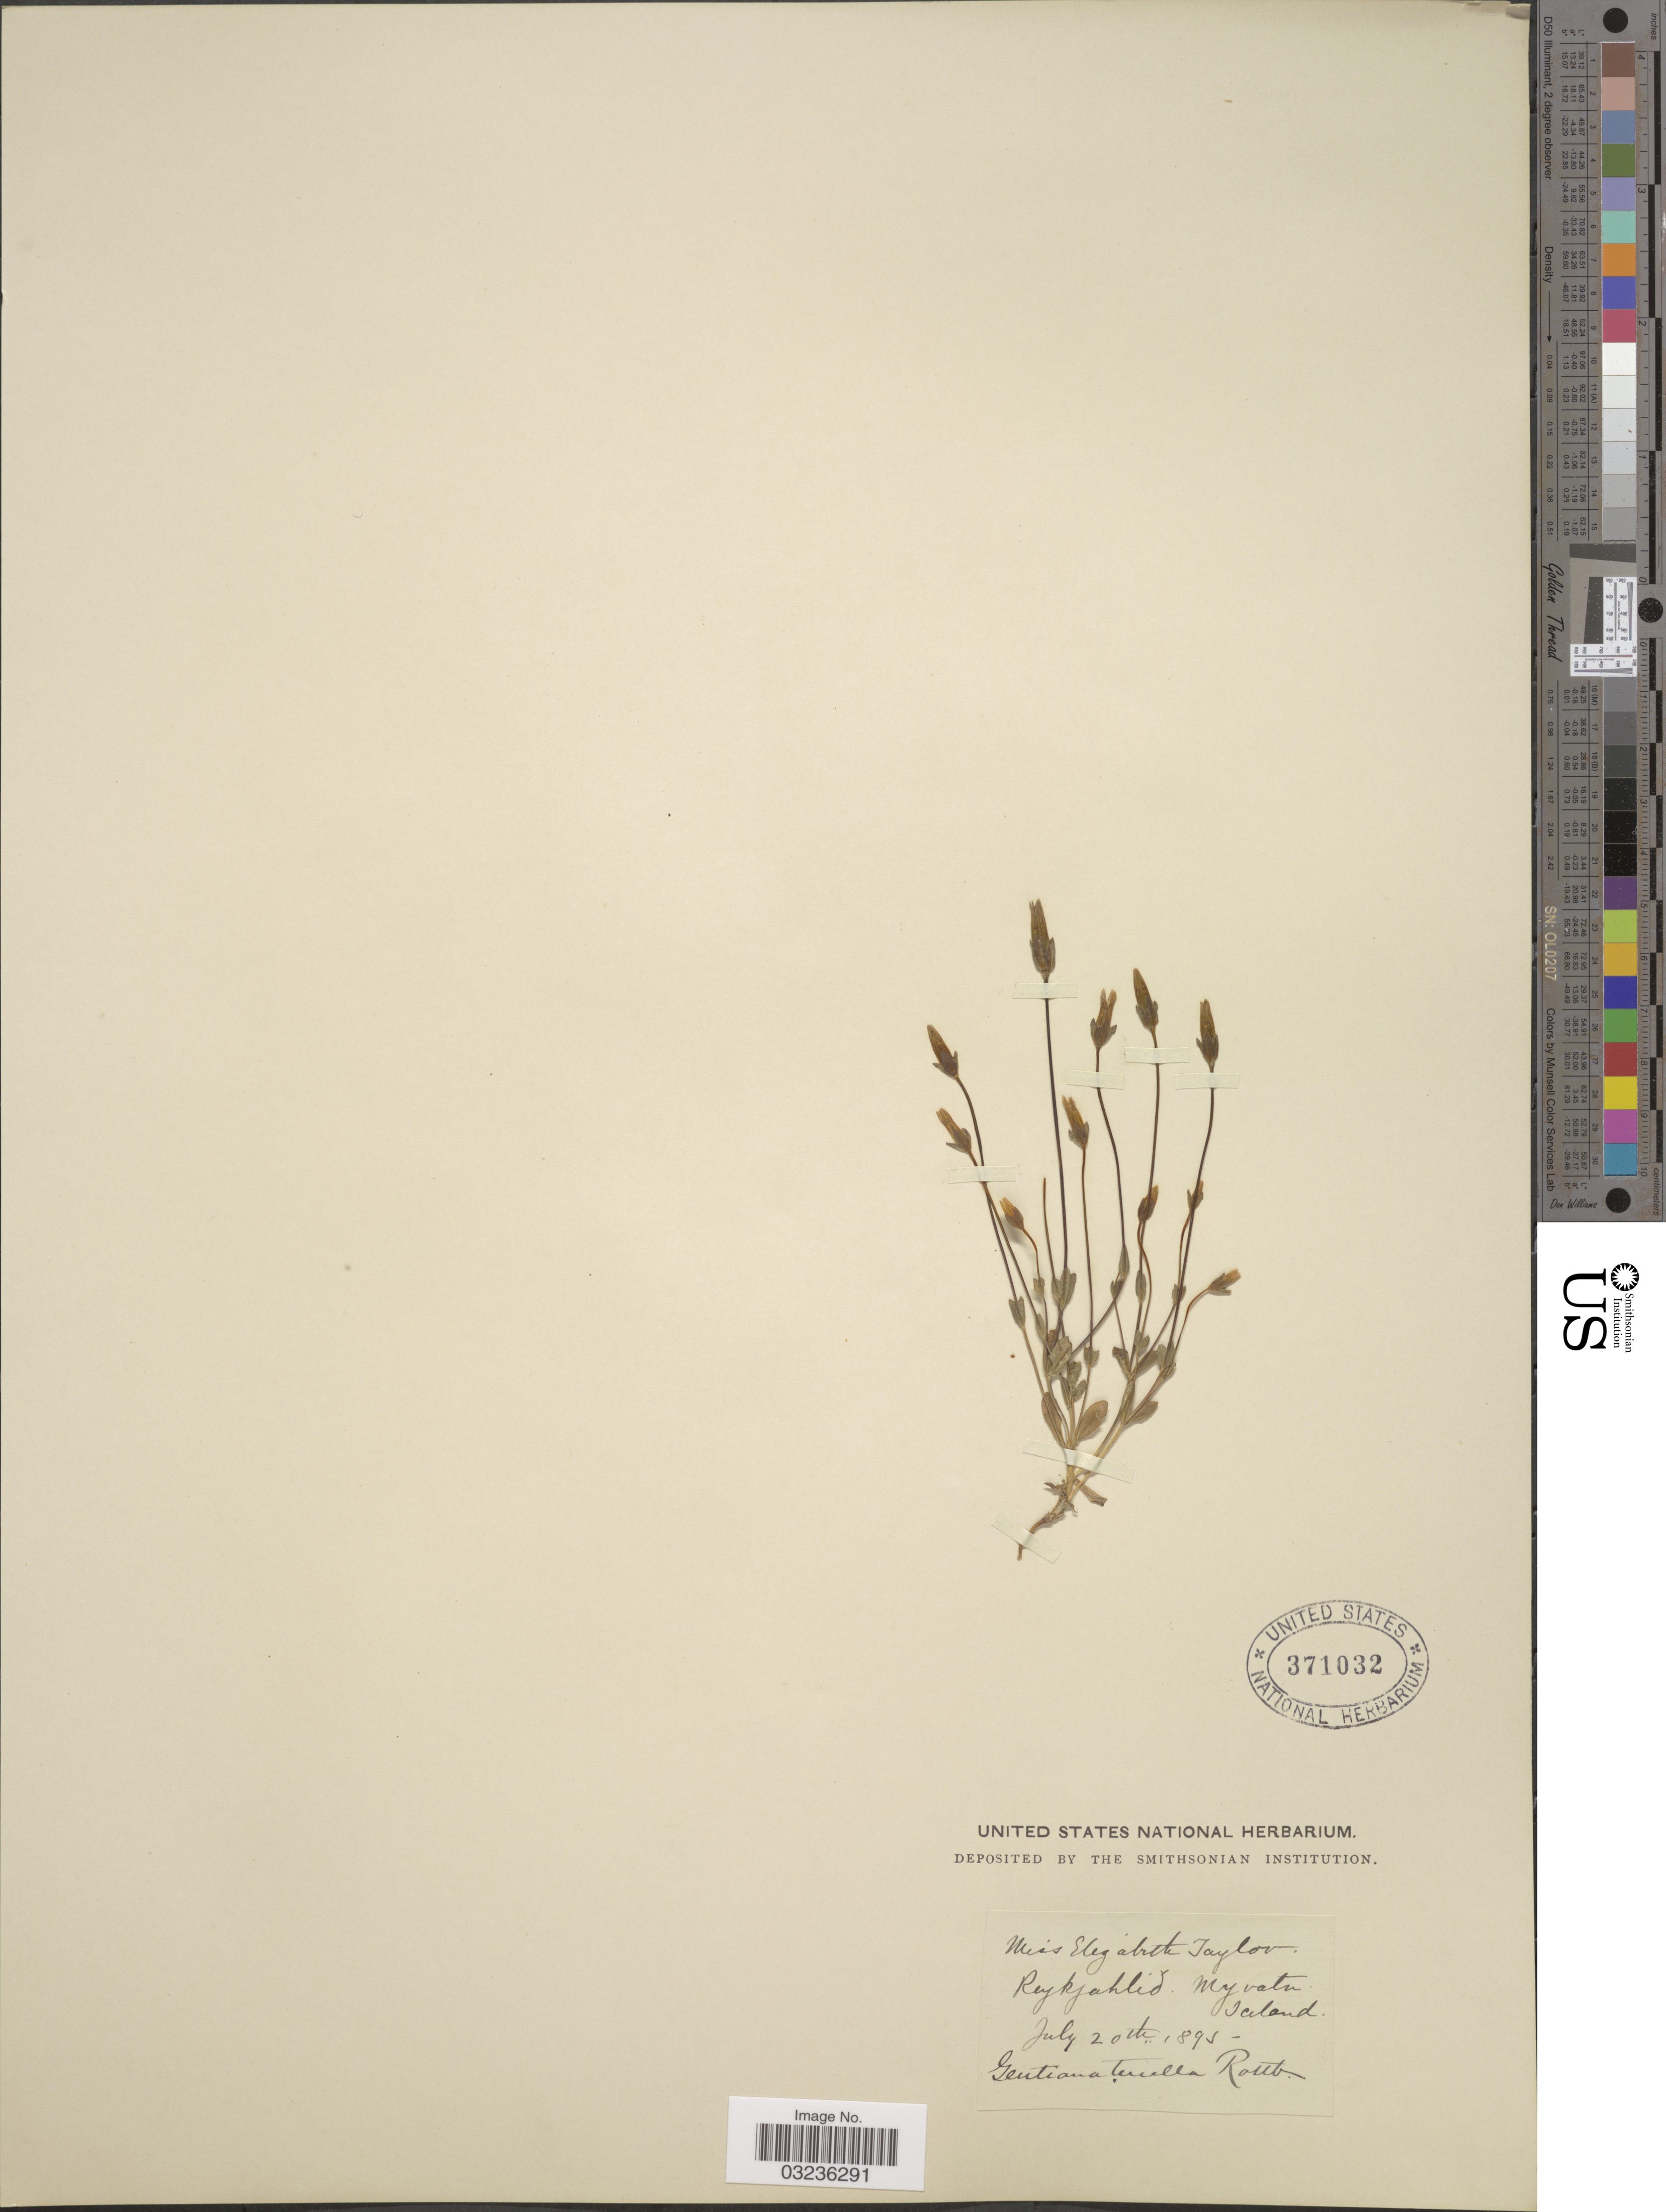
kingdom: Plantae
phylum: Tracheophyta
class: Magnoliopsida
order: Gentianales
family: Gentianaceae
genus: Gentiana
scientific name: Gentiana tenella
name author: Rottb.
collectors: ex herb. United States National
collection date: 1895-07-20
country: Iceland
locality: Reykjahlid. Myvatu.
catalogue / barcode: US 371032